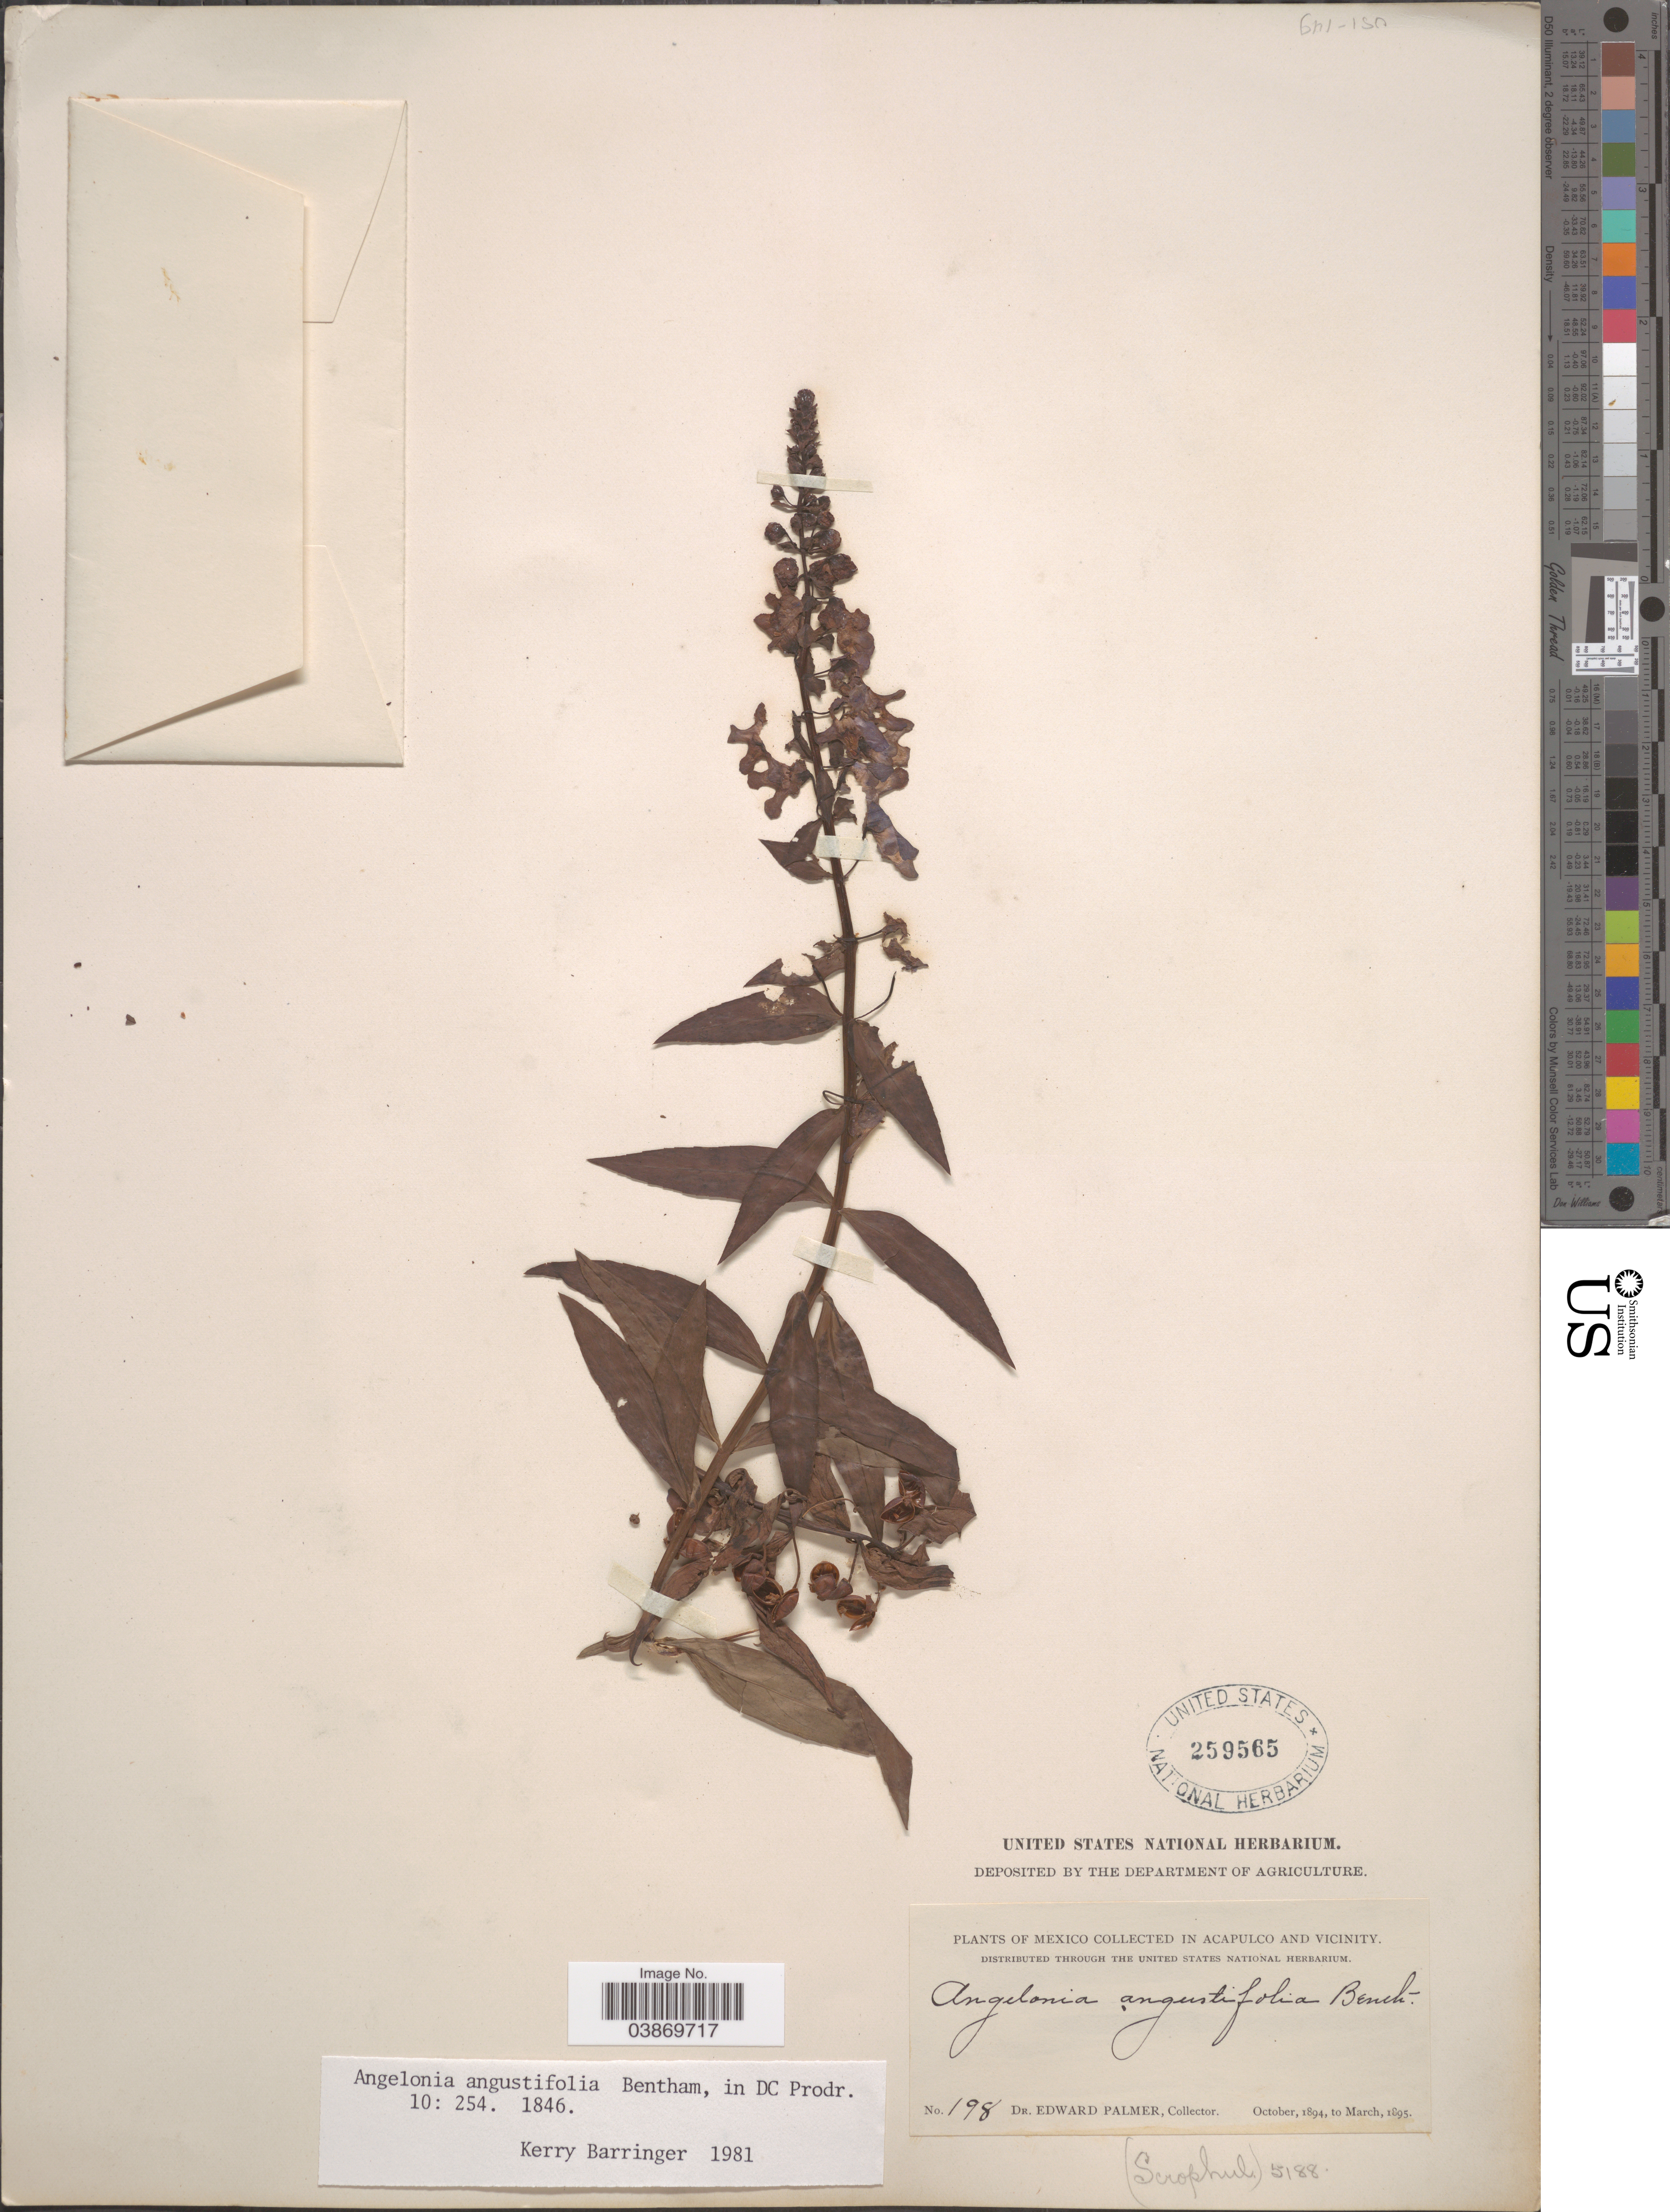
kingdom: Plantae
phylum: Tracheophyta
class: Magnoliopsida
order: Lamiales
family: Plantaginaceae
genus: Angelonia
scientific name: Angelonia angustifolia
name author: Benth.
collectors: E. Palmer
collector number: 198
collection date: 1894-10/1895-03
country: Mexico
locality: In Acapulco and Vicinity.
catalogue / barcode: US 259565